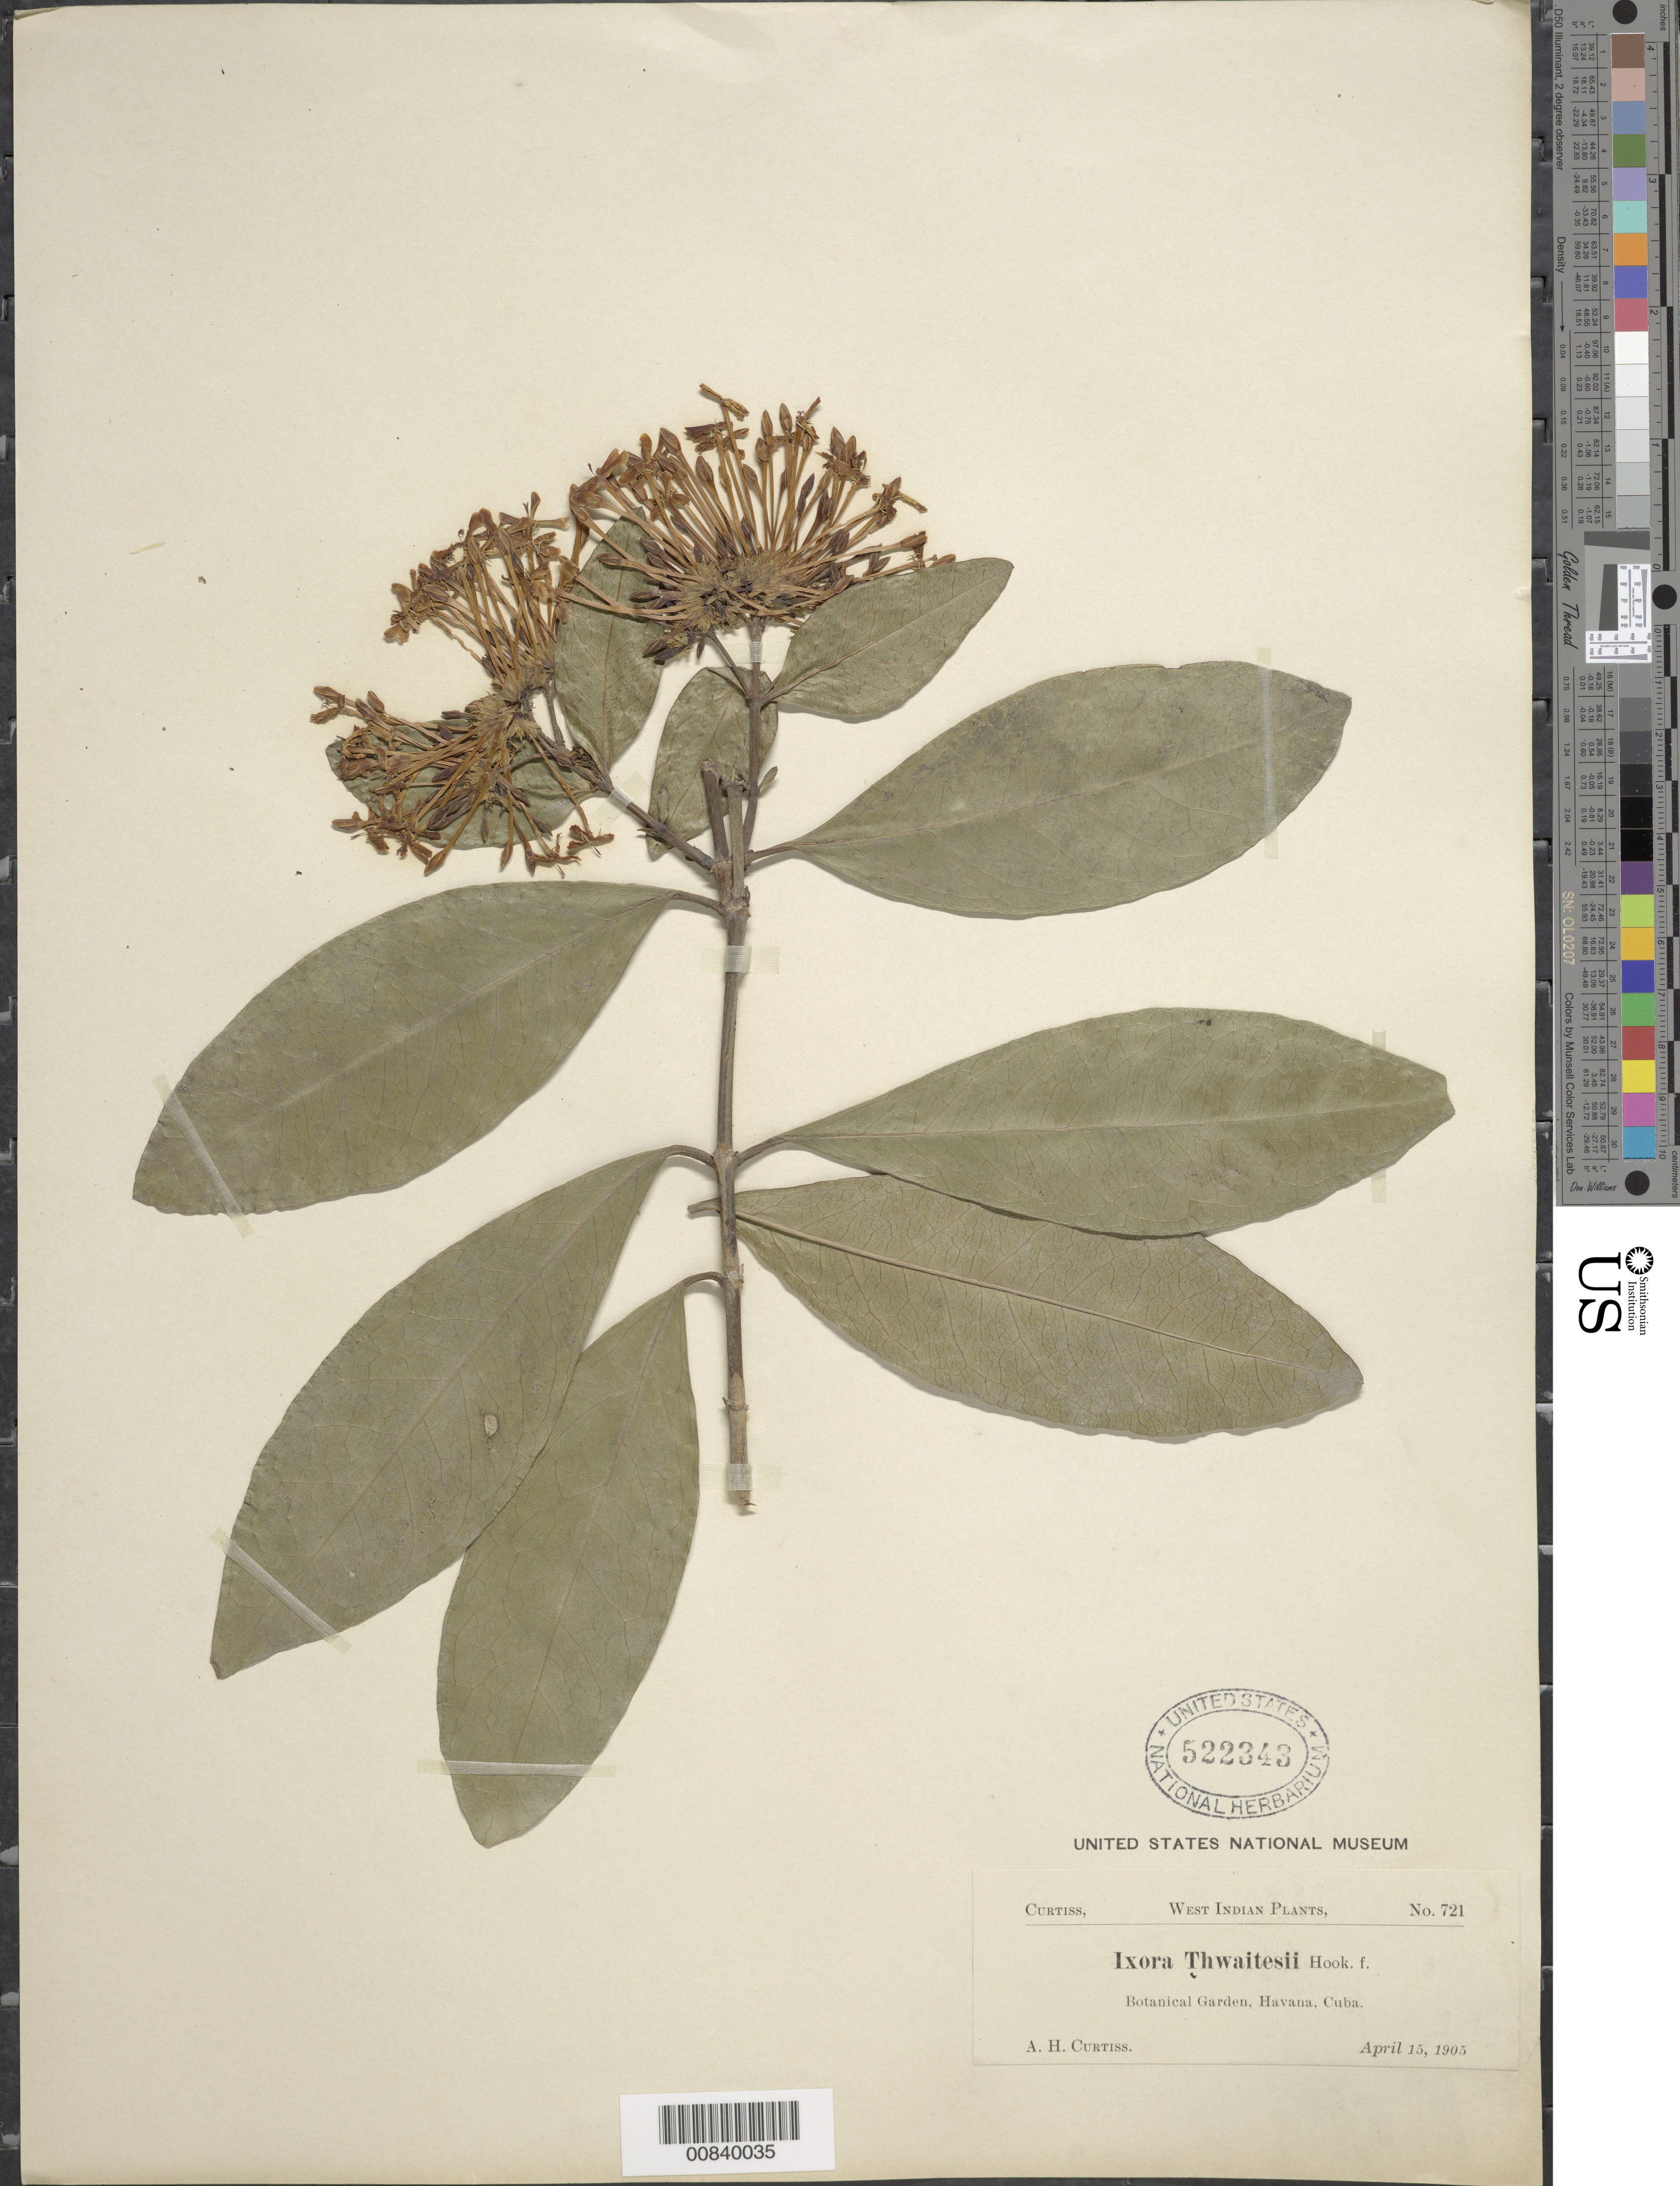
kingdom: Plantae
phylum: Tracheophyta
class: Magnoliopsida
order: Gentianales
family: Rubiaceae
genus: Ixora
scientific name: Ixora thwaitesii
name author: Hook. f.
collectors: A. H. Curtiss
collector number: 721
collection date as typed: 15 Apr 1905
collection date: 1905-04-15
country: Cuba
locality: Havana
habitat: Botanical Garden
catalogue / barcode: US 522353